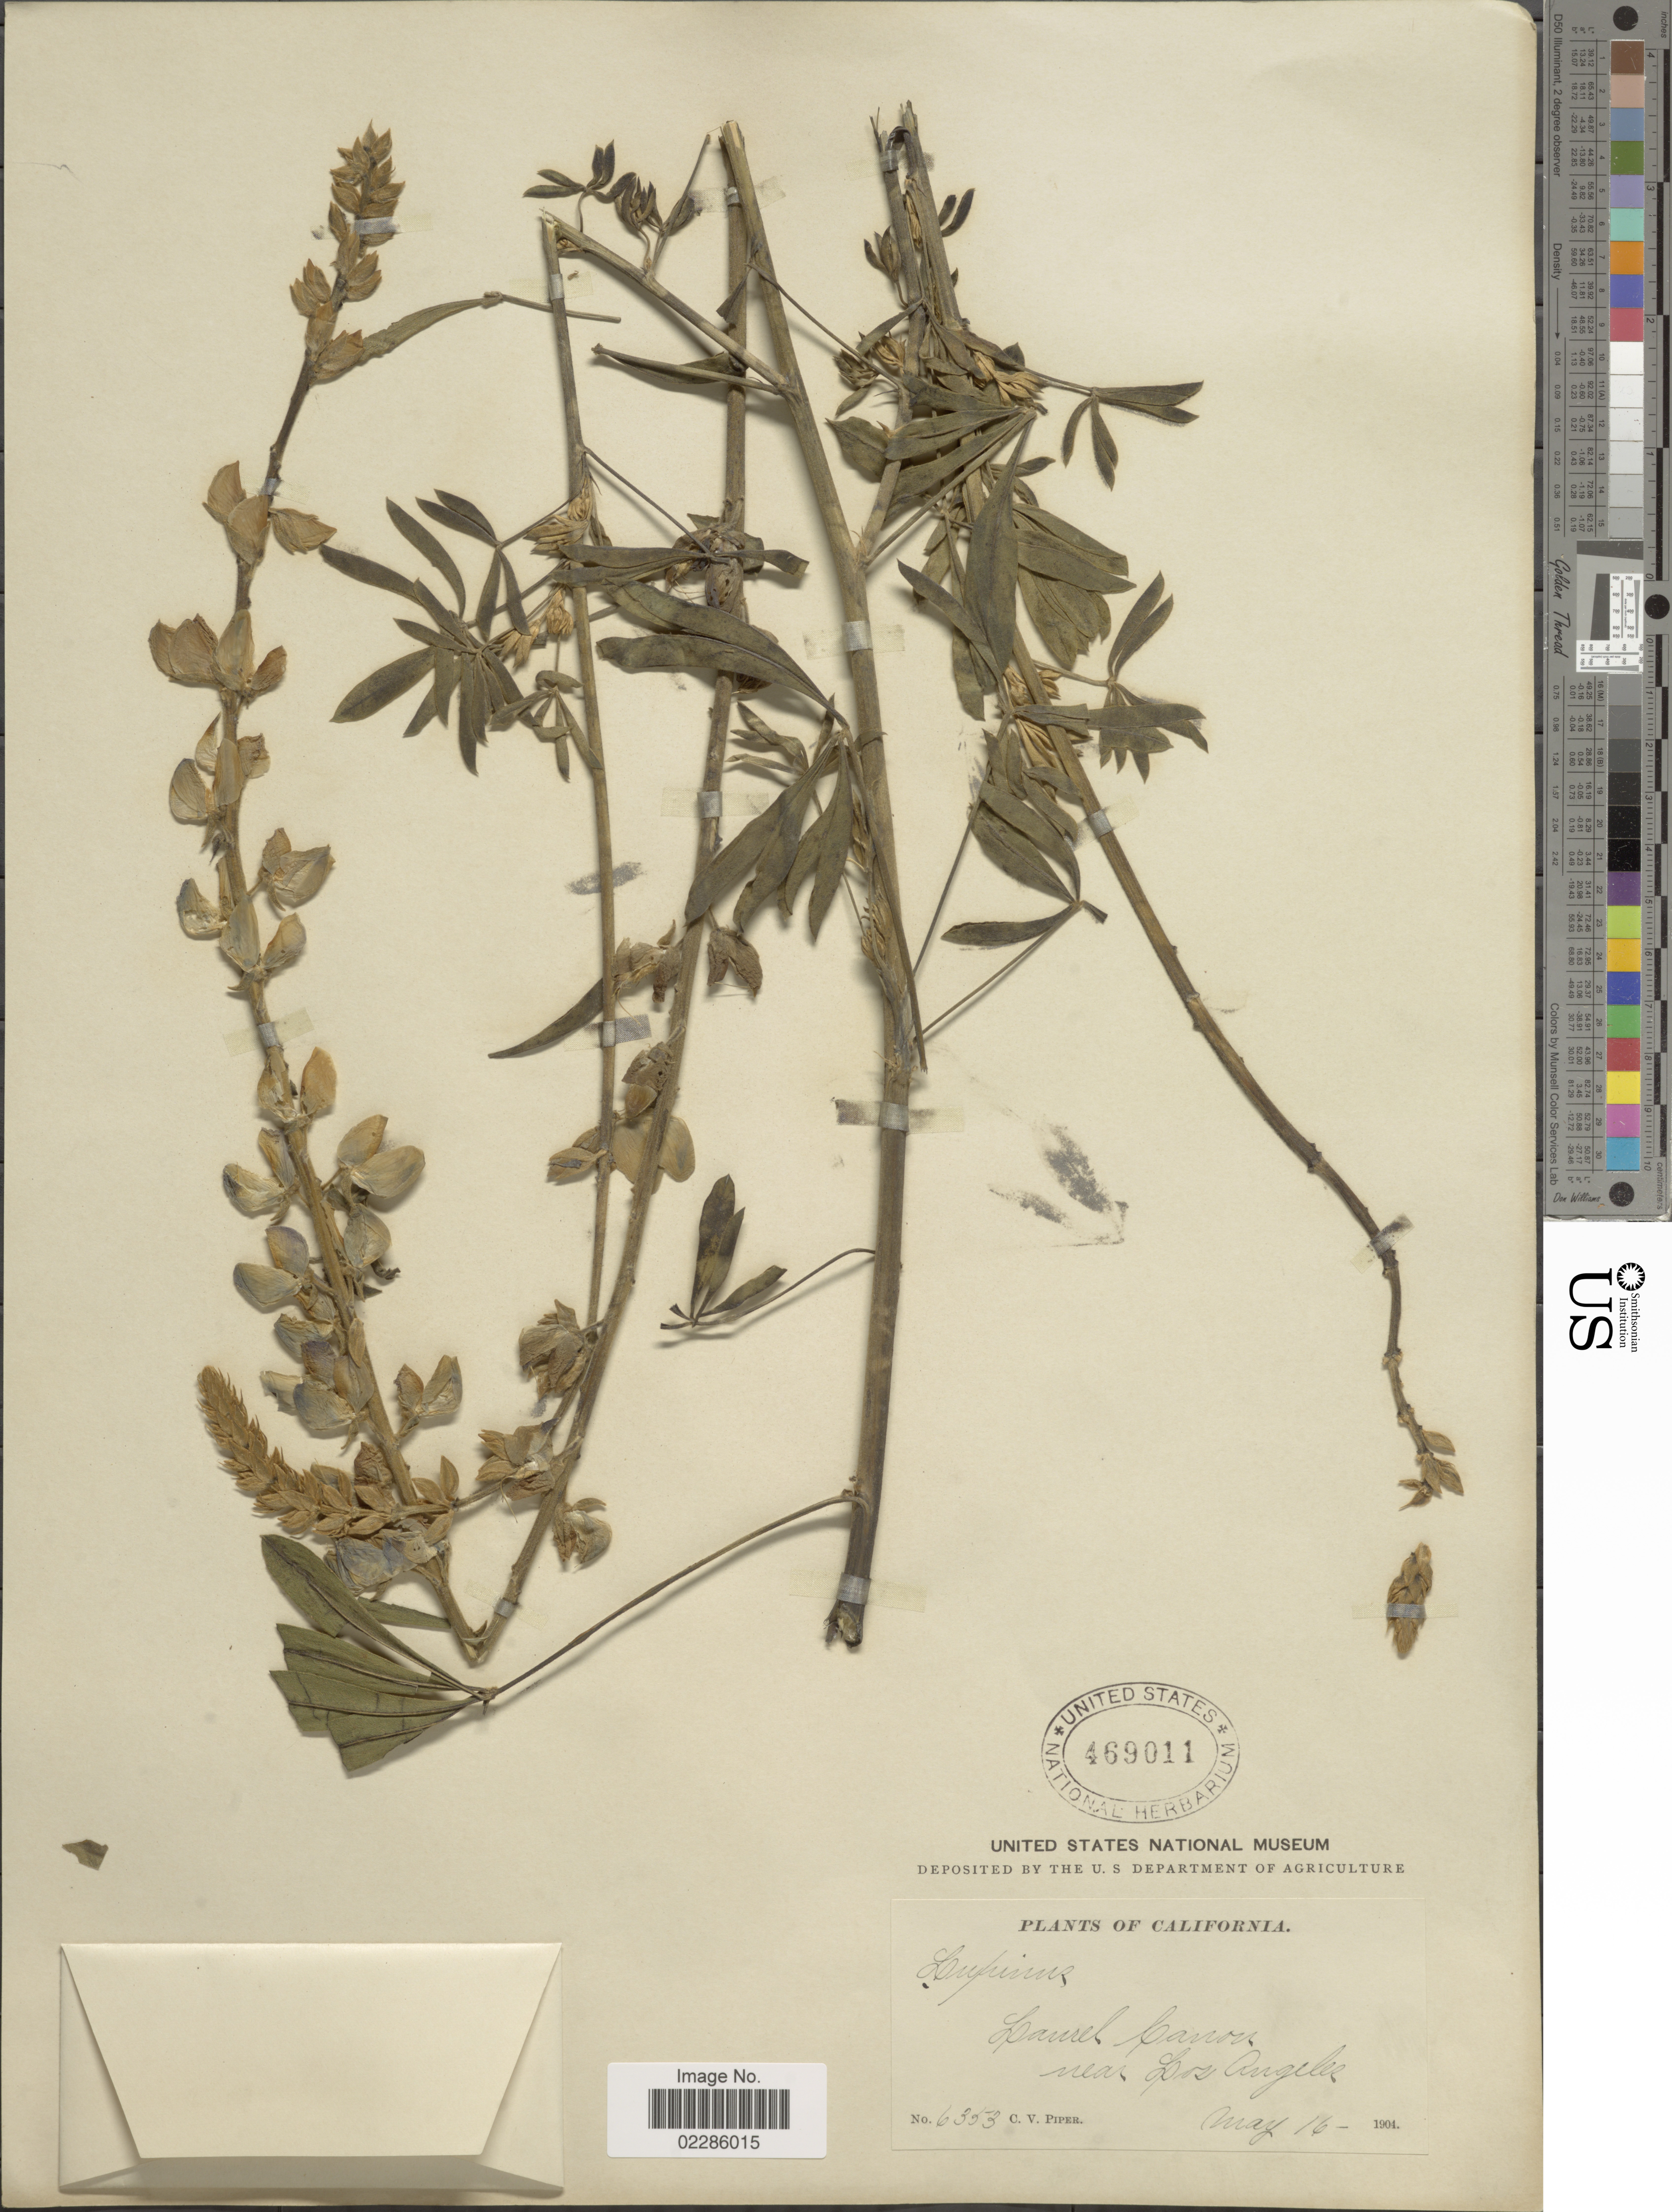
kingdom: Plantae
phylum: Tracheophyta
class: Magnoliopsida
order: Fabales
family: Fabaceae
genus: Lupinus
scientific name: Lupinus longifolius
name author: (S. Watson) Abrams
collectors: C. V. Piper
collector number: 6353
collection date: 1904-05-16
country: United States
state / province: California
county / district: Los Angeles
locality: Laurel Canon near Los Angeles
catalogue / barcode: US 469011